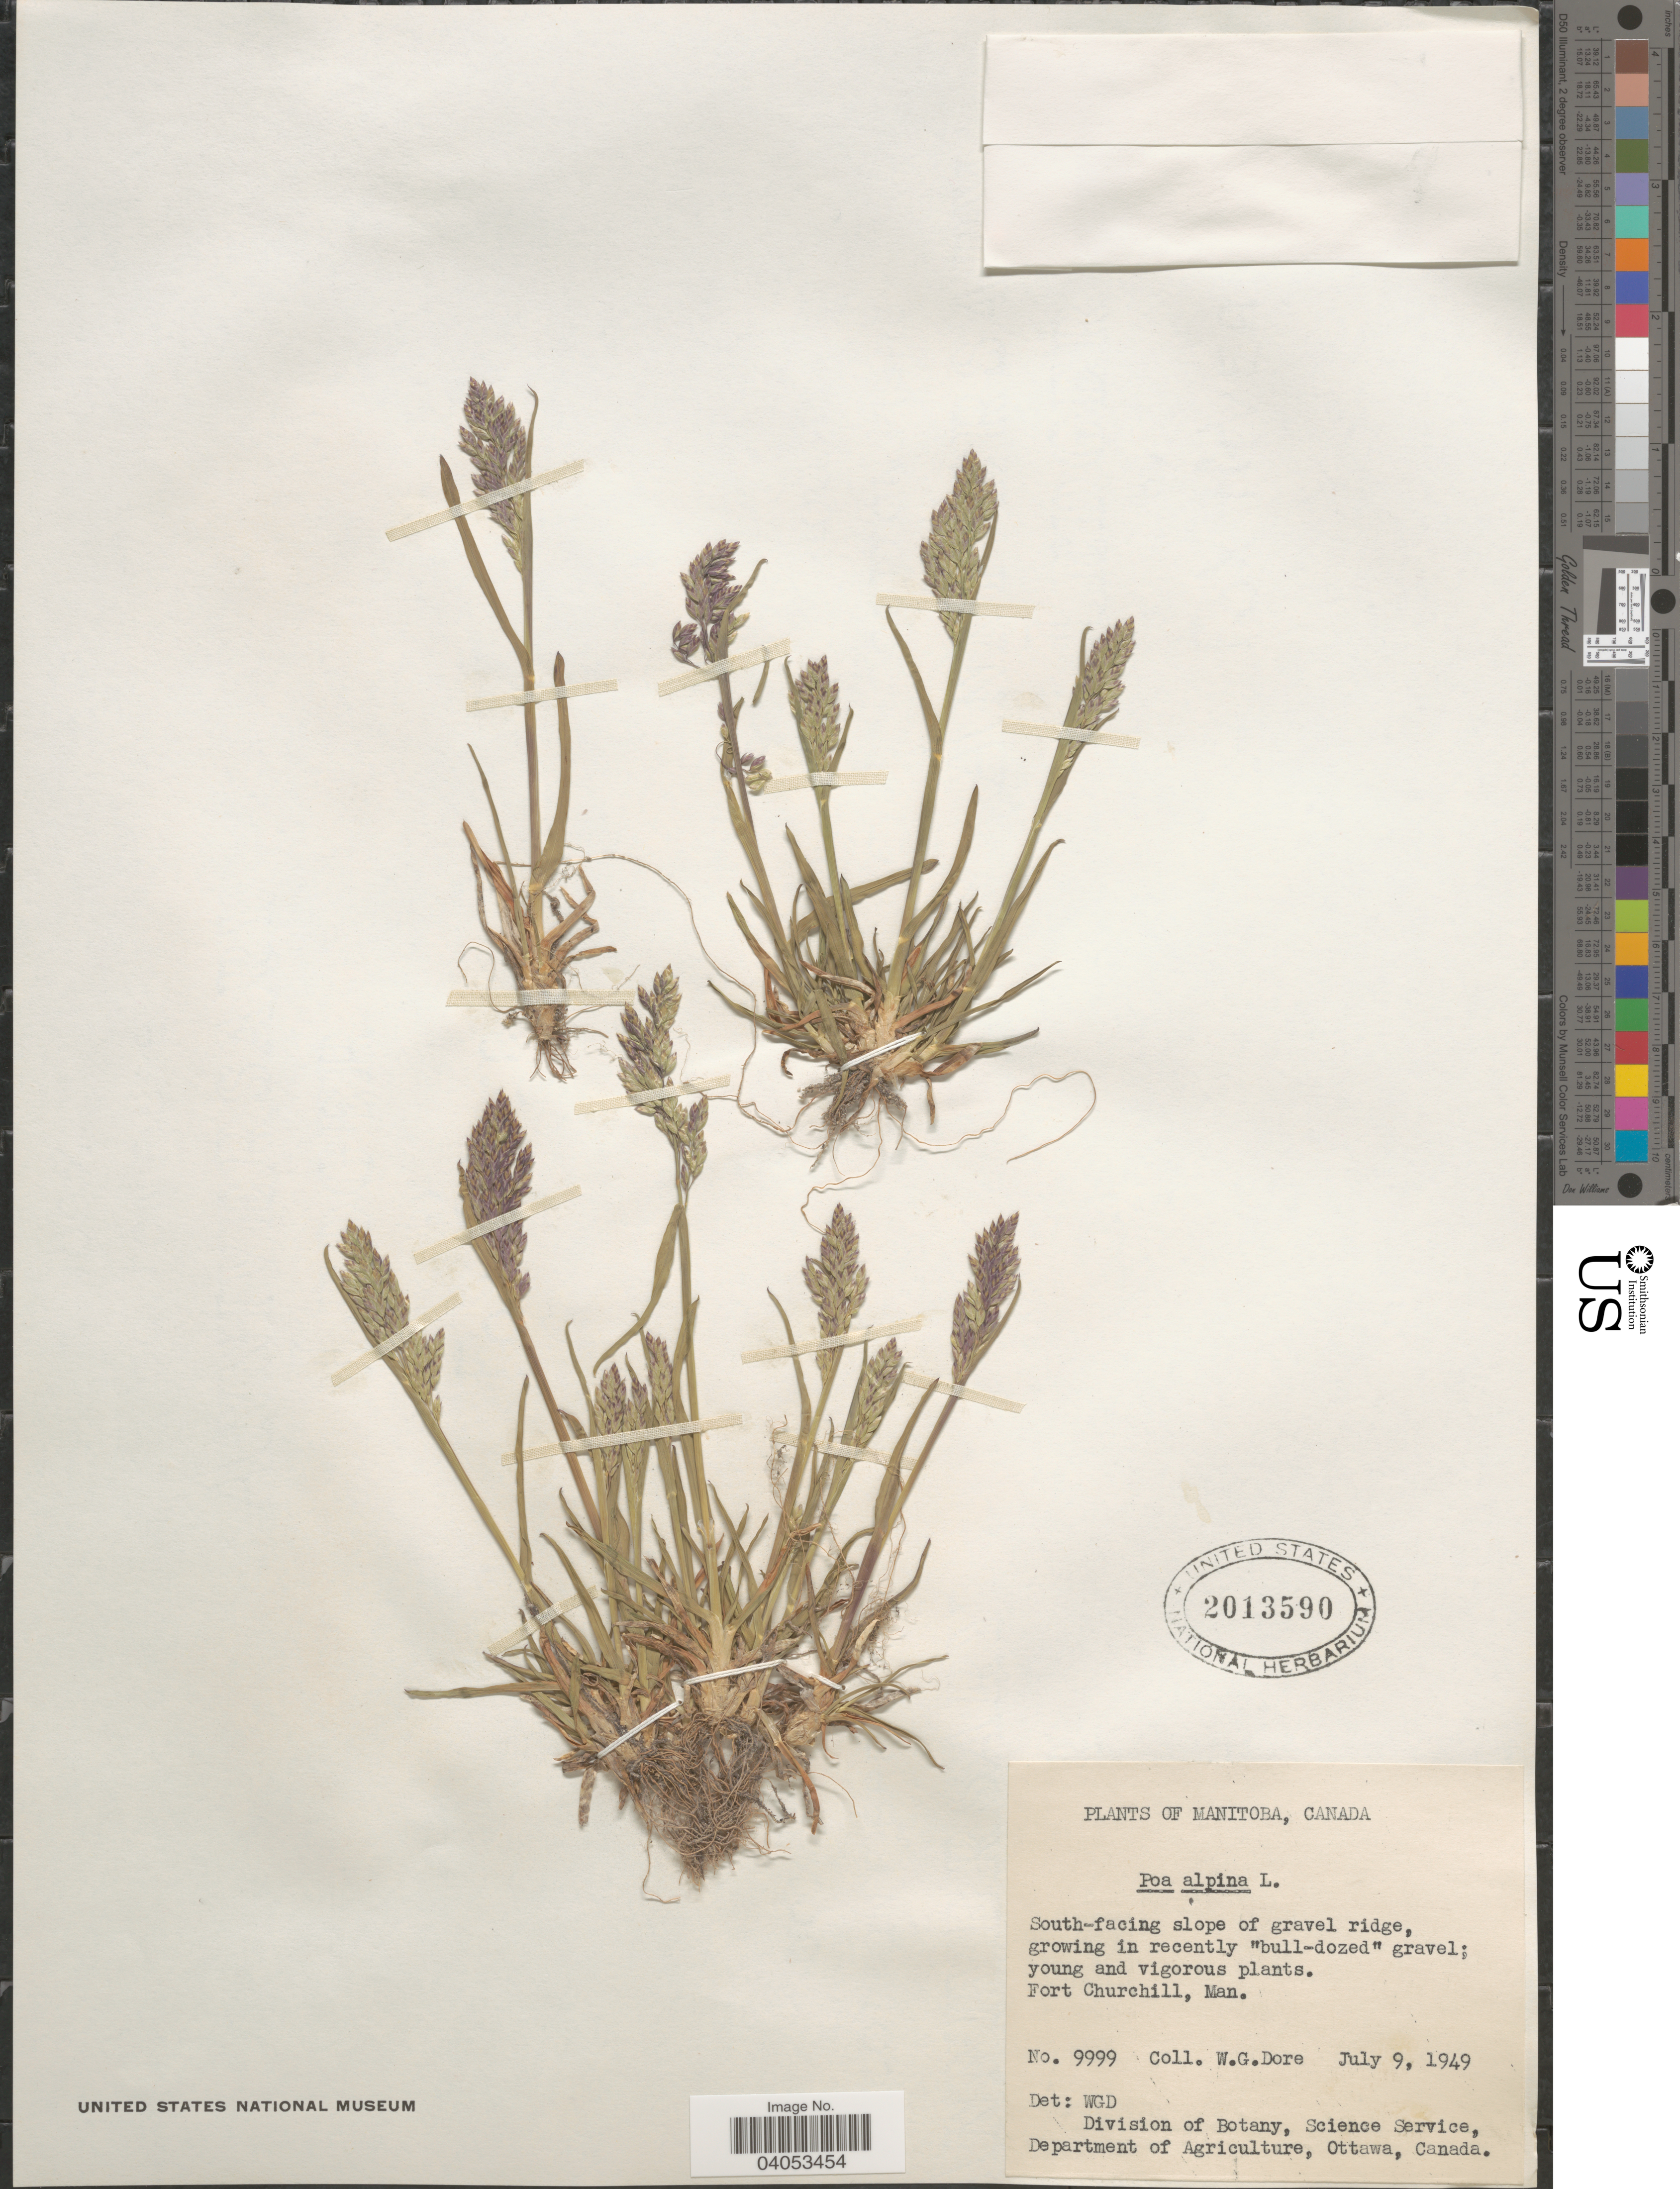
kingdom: Plantae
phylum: Tracheophyta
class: Liliopsida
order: Poales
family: Poaceae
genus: Poa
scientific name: Poa alpina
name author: L.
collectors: W. Dore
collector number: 9999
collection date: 1949-07-09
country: Canada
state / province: Manitoba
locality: Fort Churchill.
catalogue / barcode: US 2013590